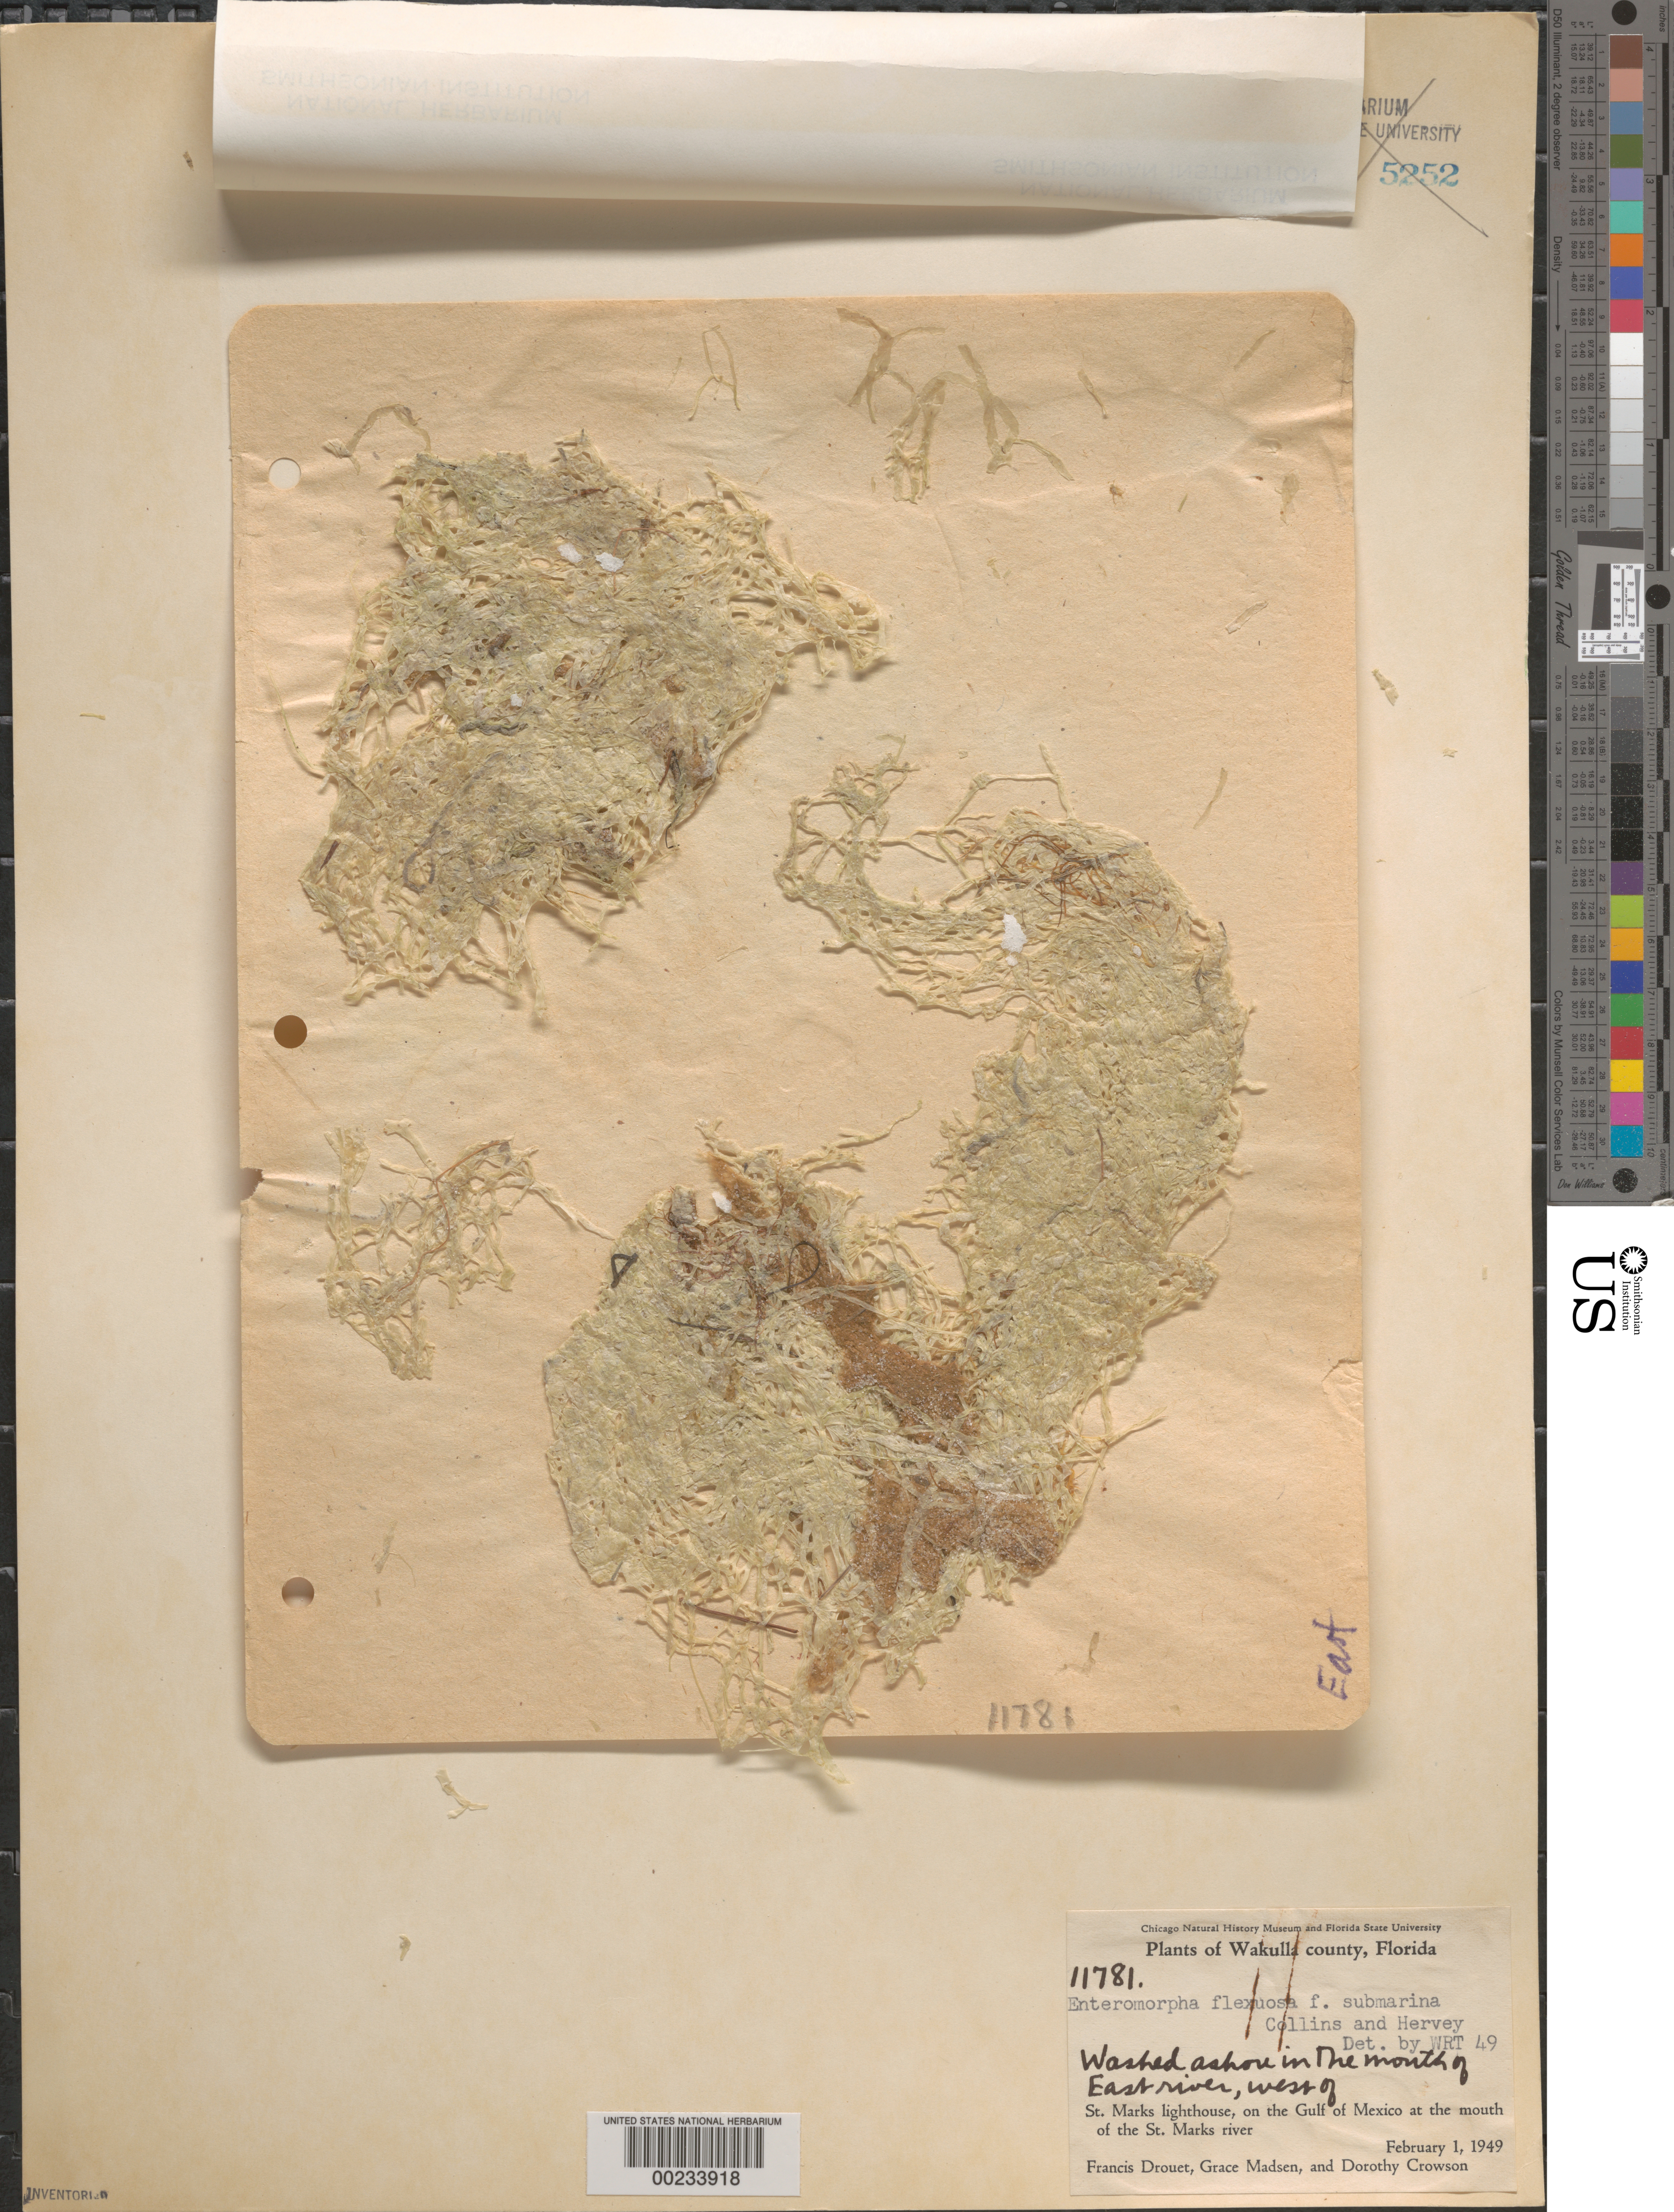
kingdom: Plantae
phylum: Chlorophyta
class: Ulvophyceae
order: Ulvales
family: Ulvaceae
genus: Ulva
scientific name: Ulva flexuosa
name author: Wulfen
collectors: F. E. Drouet, G. Madsen & D. Crowson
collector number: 11781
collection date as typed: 01 Feb 1949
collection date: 1949-02-01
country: United States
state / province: Florida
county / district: Wakulla County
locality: East River mouth, west of St. Marks Light, St. Marks River mouth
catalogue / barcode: US 19561